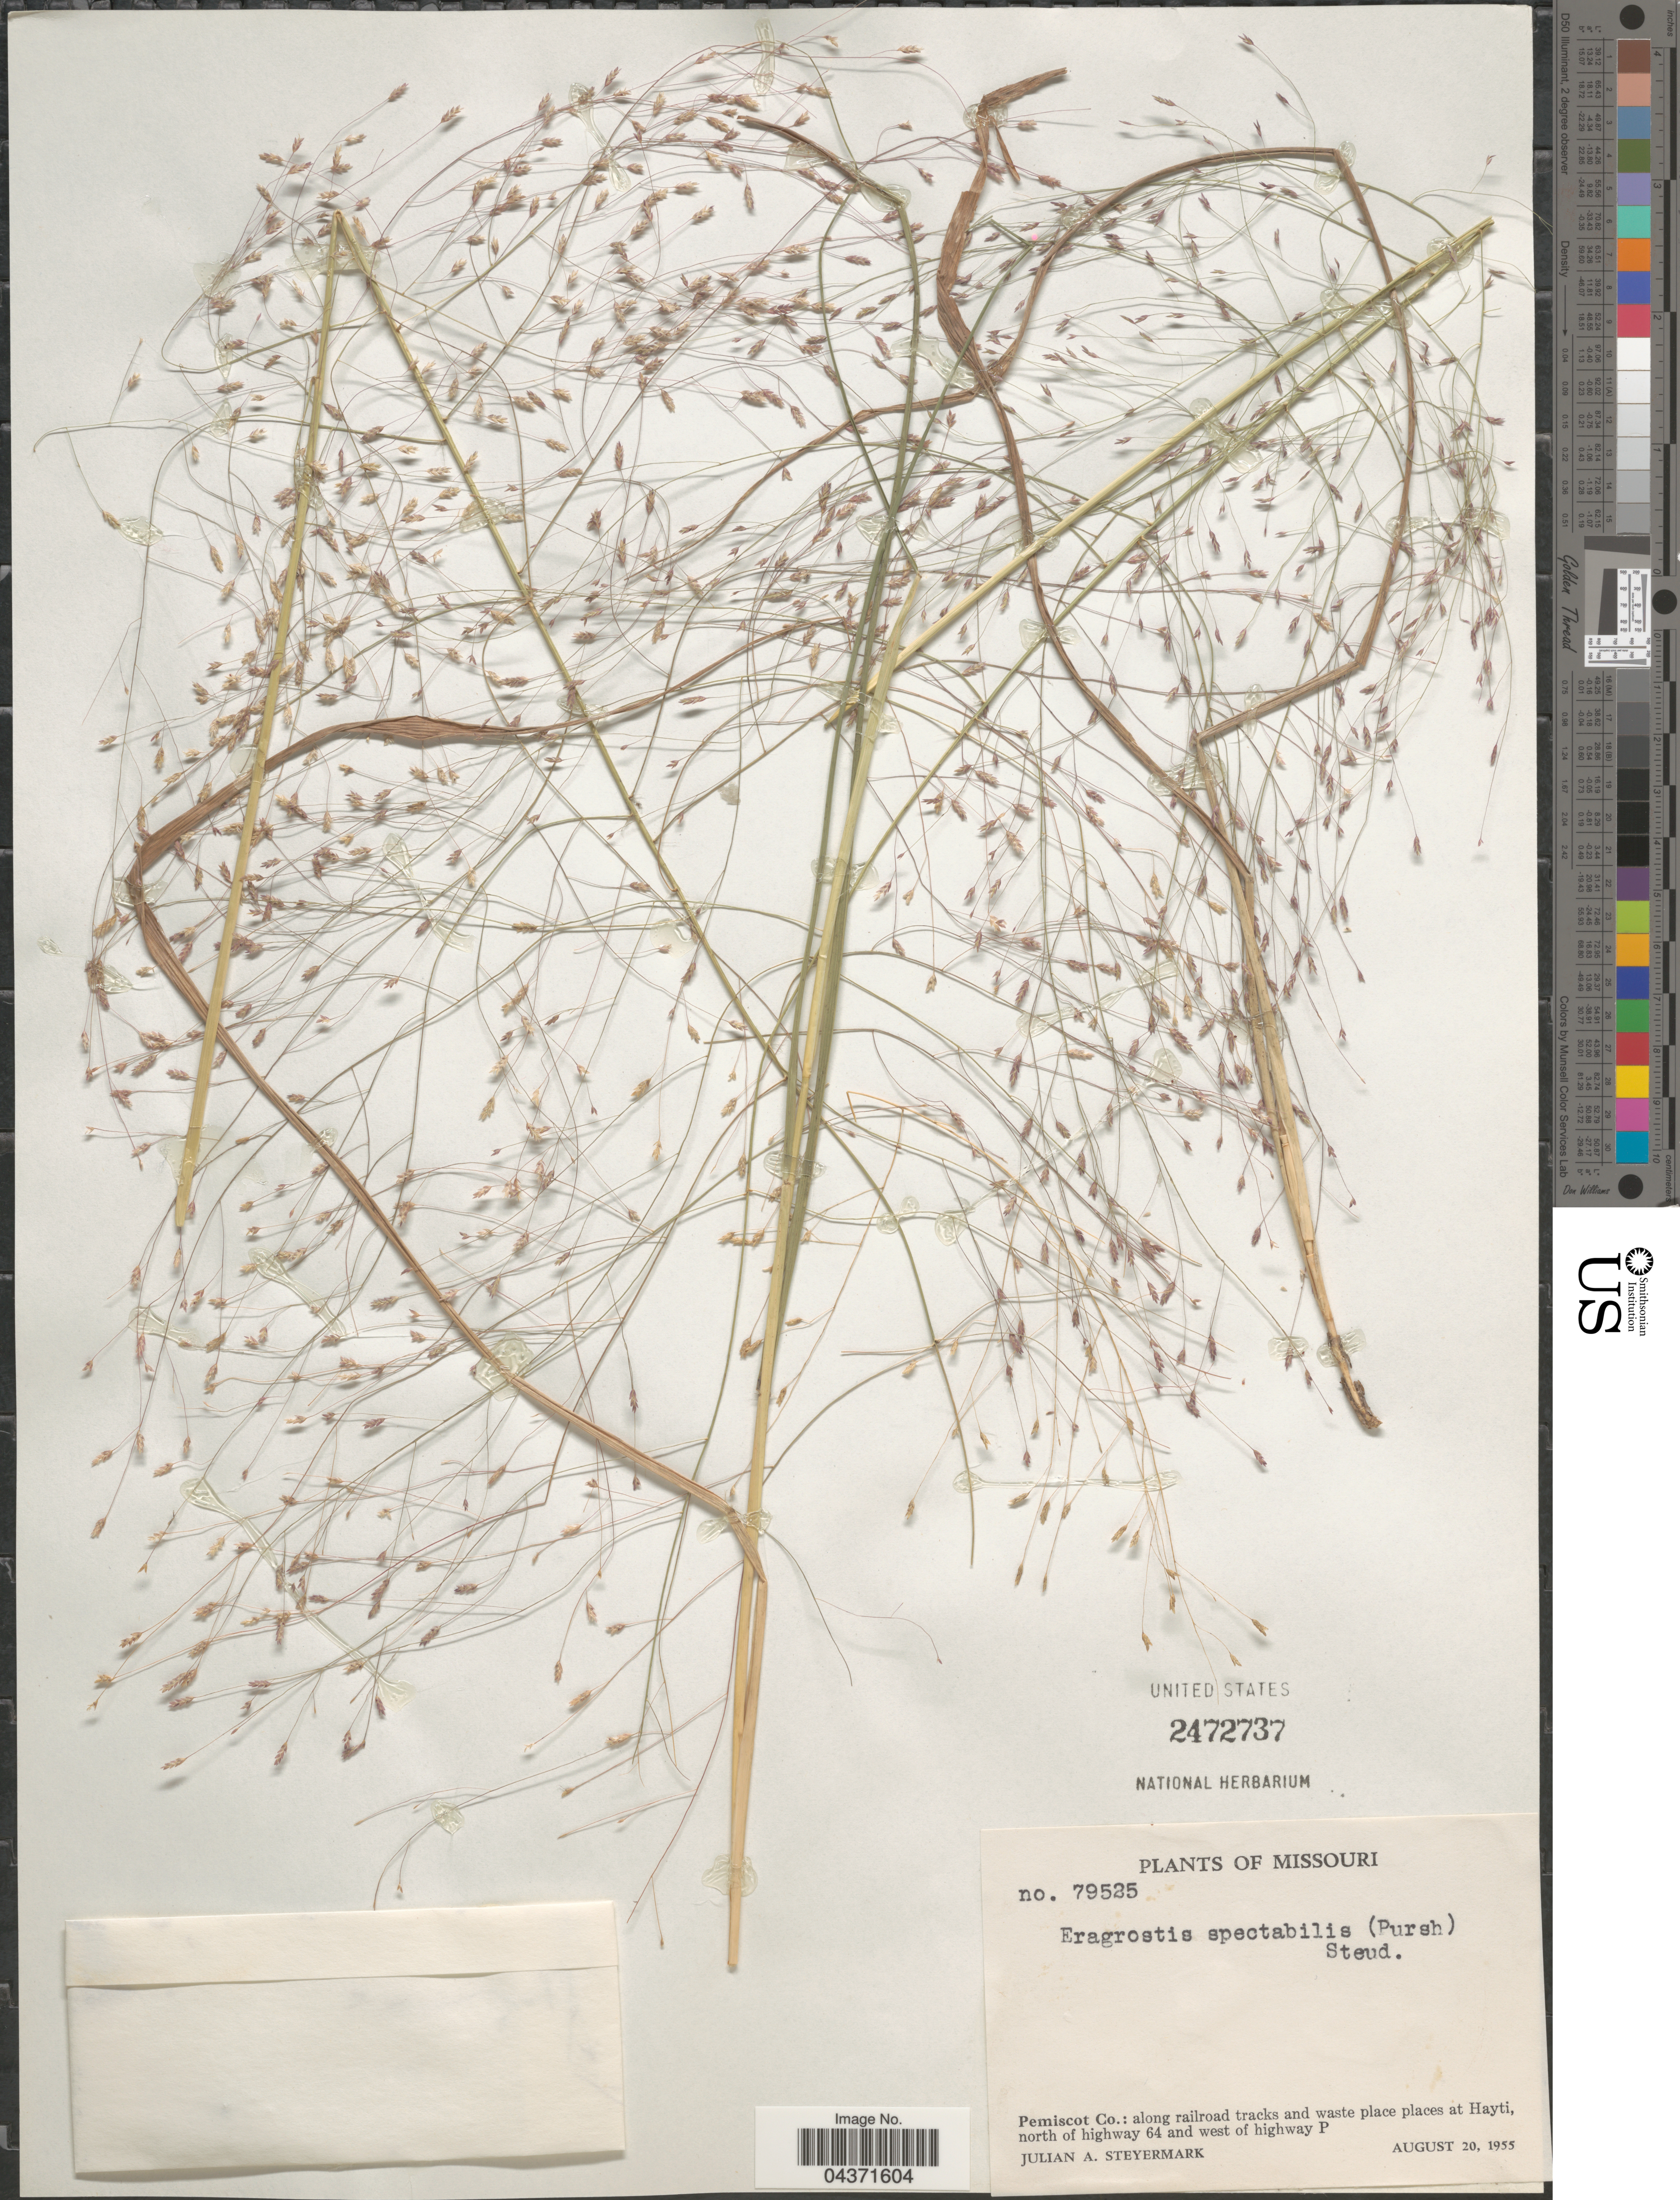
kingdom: Plantae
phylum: Tracheophyta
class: Liliopsida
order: Poales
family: Poaceae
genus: Eragrostis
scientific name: Eragrostis spectabilis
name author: (Pursh) Steud.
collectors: J. Steyermark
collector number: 79525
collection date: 1955-08-20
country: United States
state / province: Missouri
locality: Pemiscot Co.: along railroad tracks and waste place places at Hayti, north of highway 64 and west of highway P.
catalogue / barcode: US 2472737